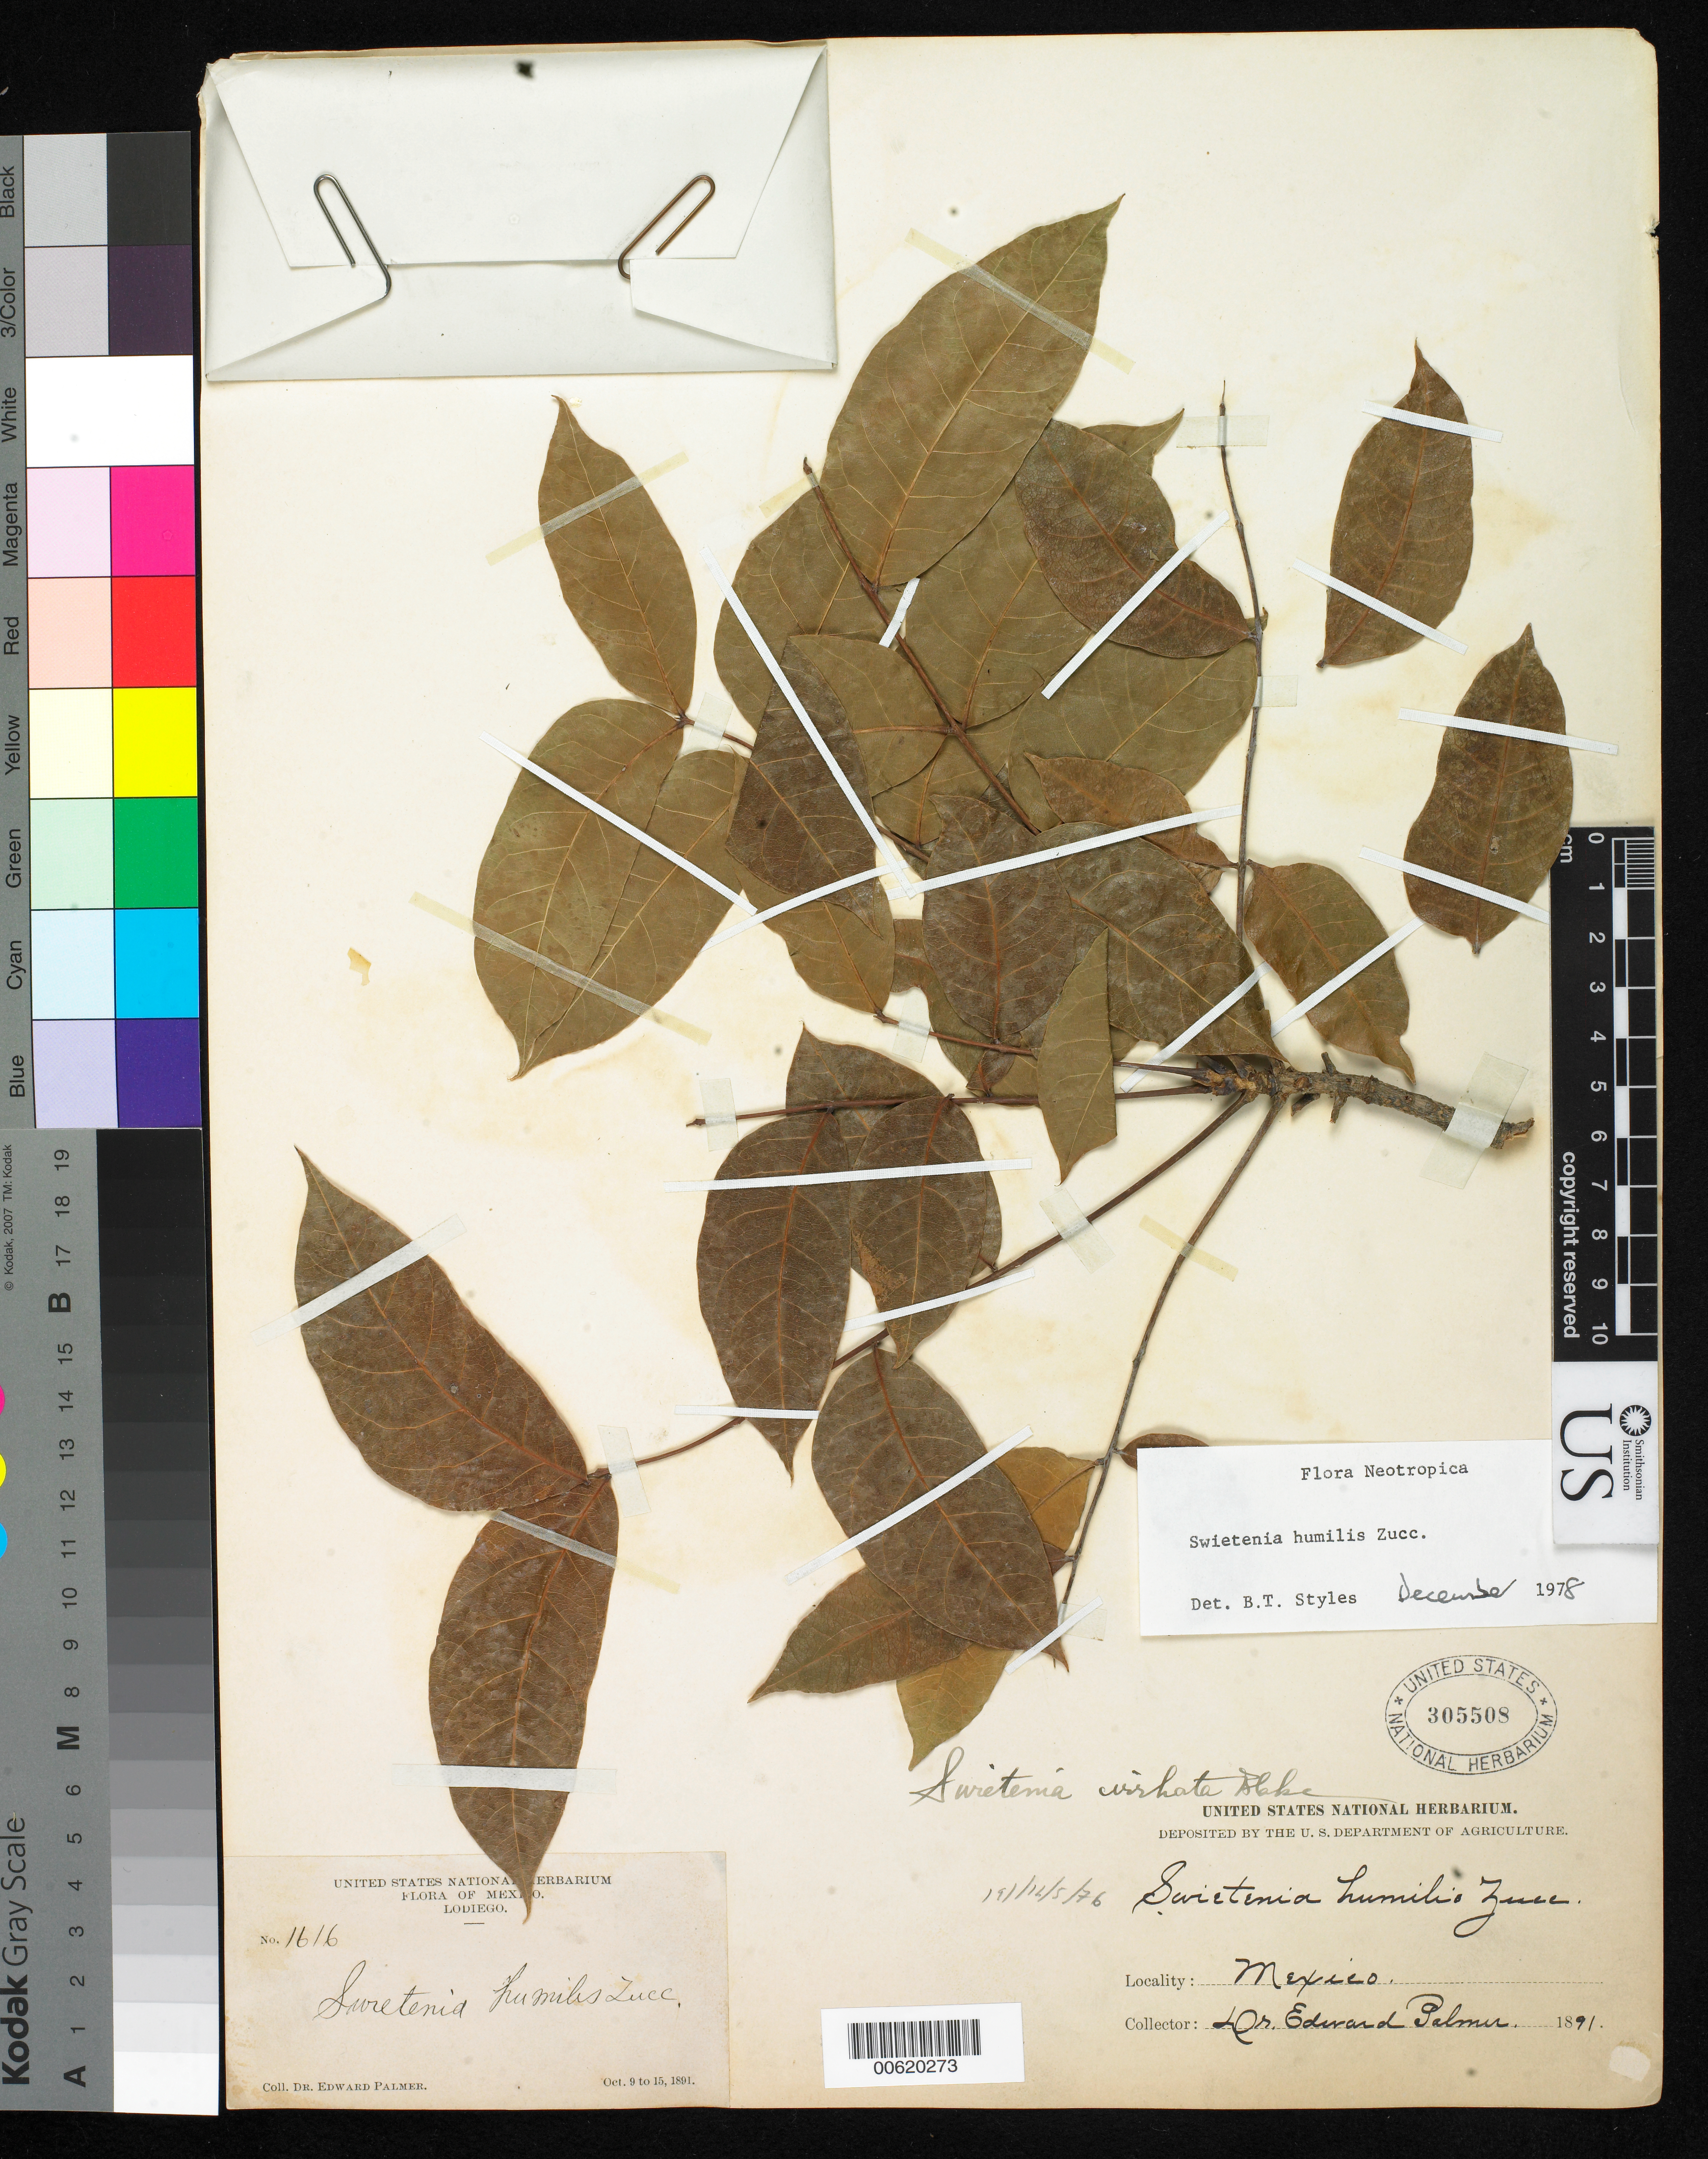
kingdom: Plantae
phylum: Tracheophyta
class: Magnoliopsida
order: Sapindales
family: Meliaceae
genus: Swietenia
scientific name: Swietenia humilis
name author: Zucc.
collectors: E. Palmer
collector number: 1616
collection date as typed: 09 Oct 1891 to 15 Oct 1891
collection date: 1891-10-09/1891-10-15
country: Mexico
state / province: Sinaloa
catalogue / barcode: US 30508